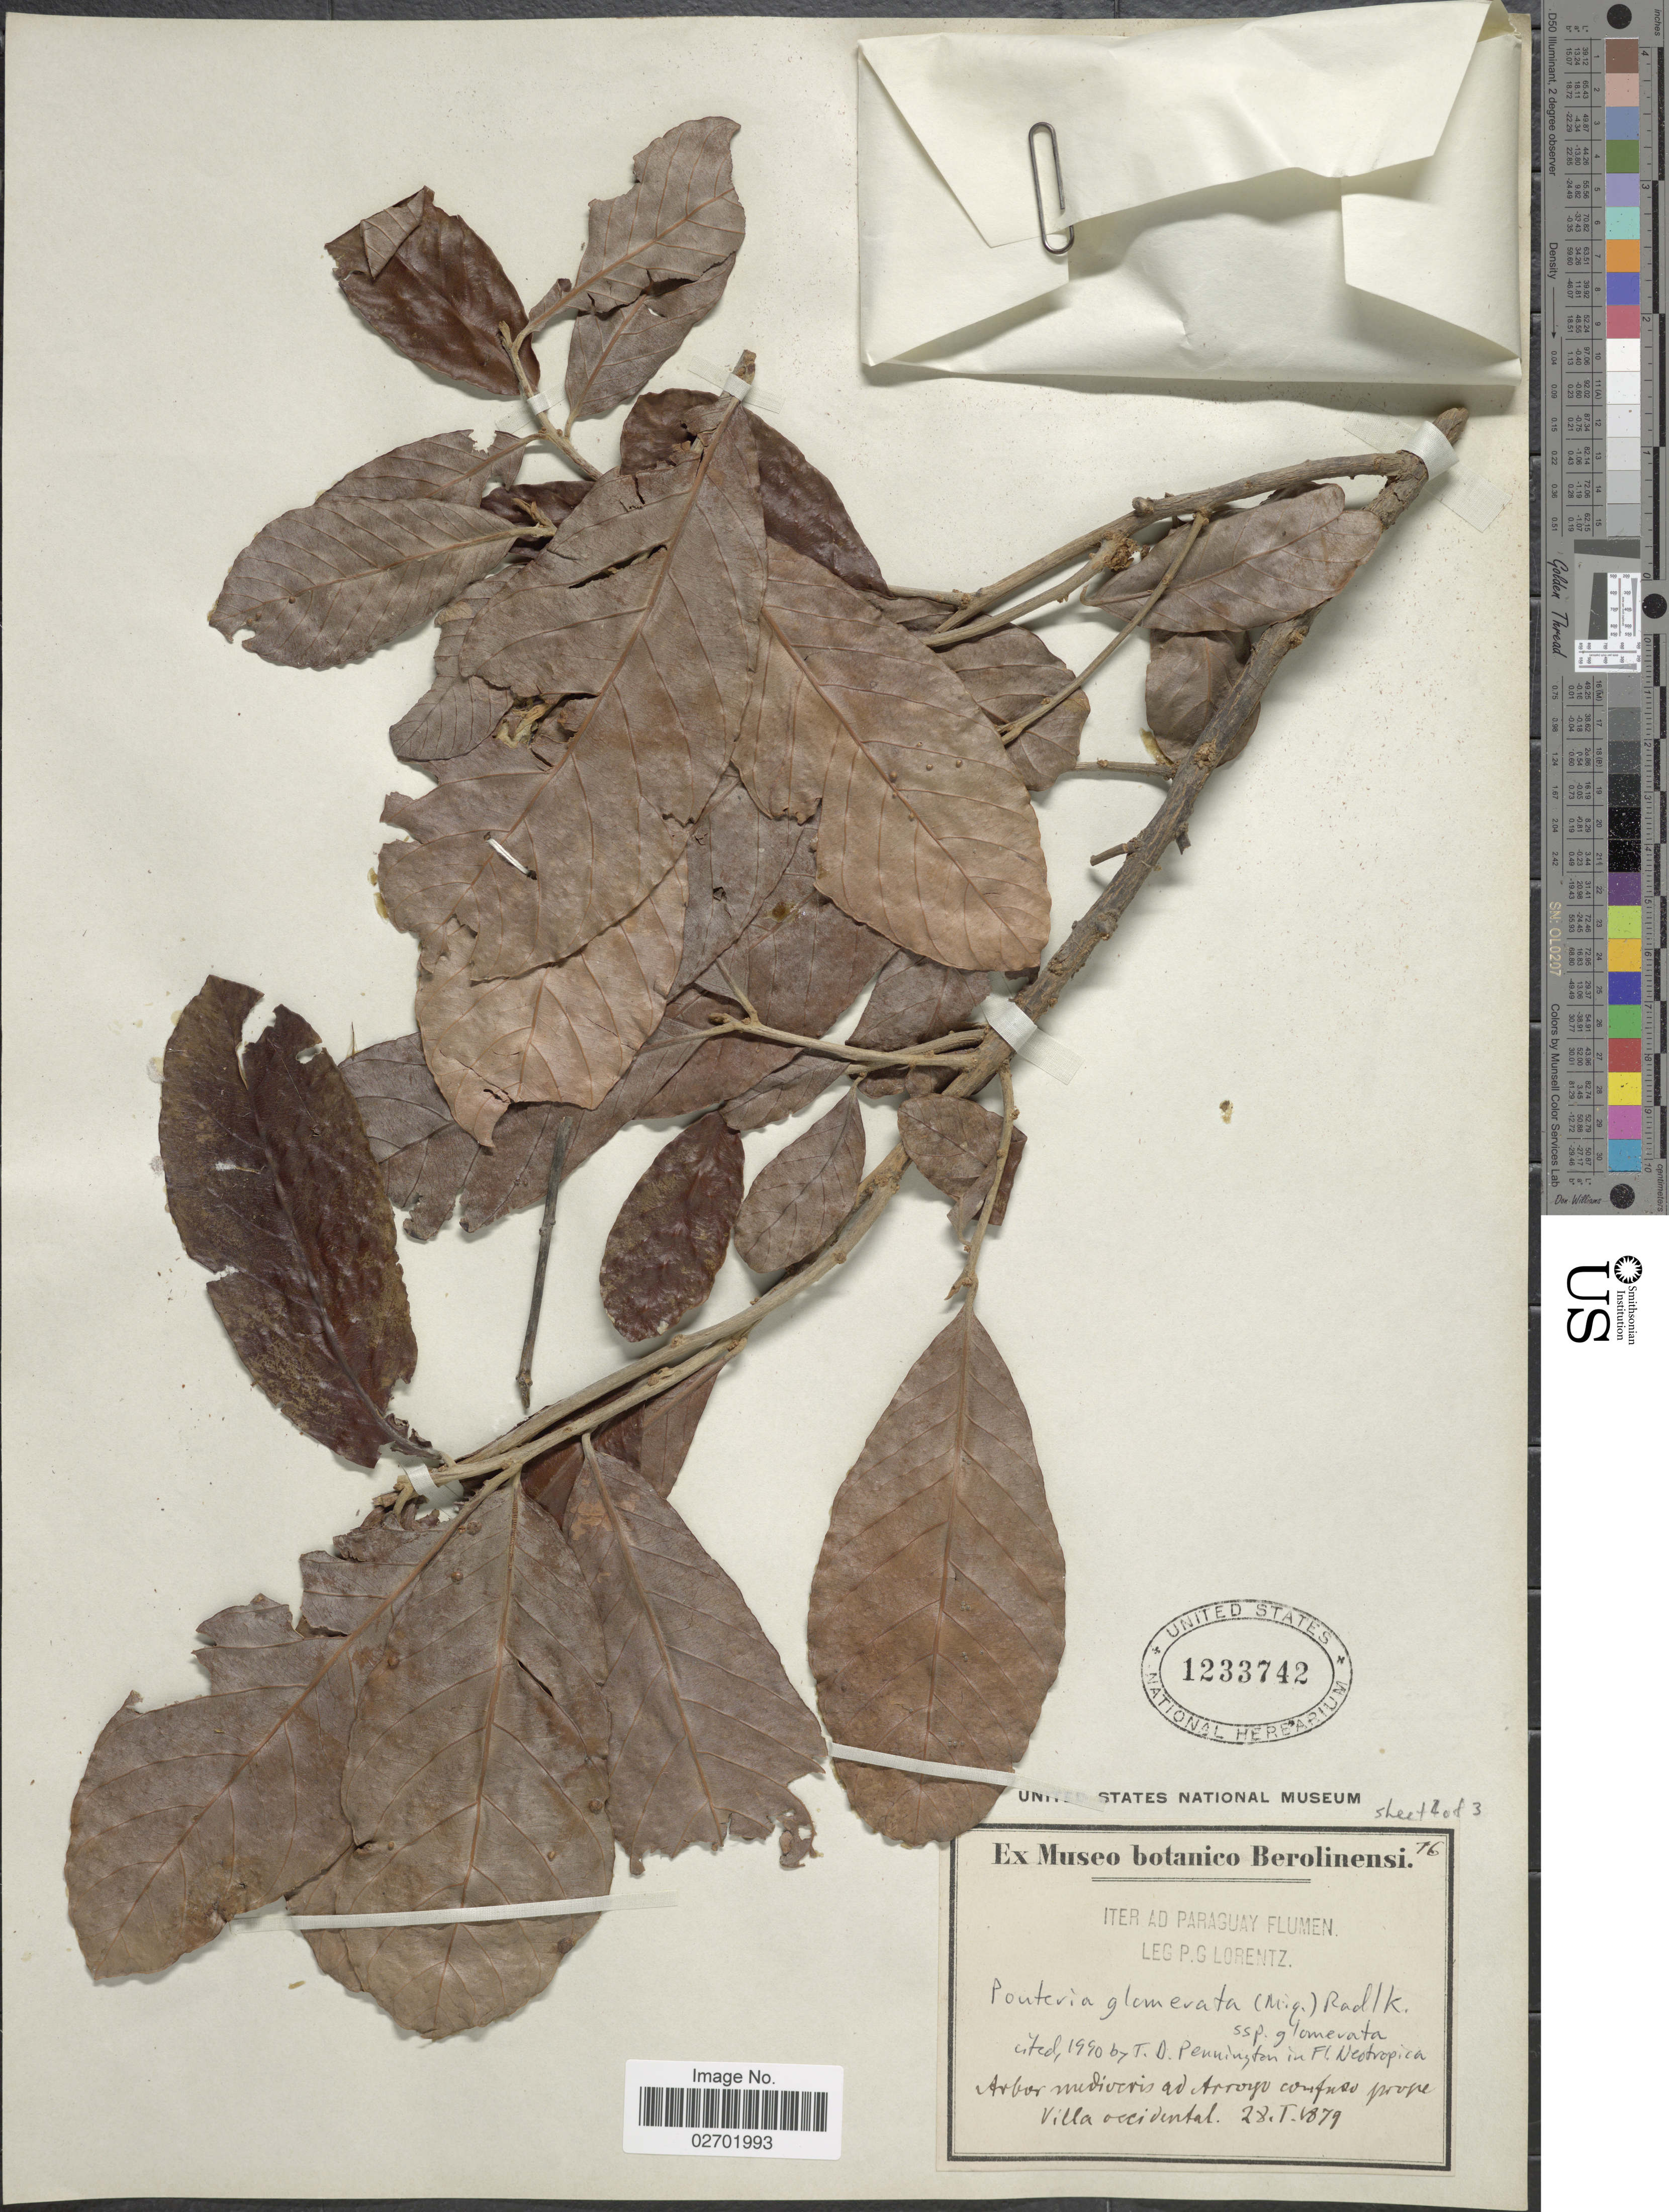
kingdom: Plantae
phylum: Tracheophyta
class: Magnoliopsida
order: Ericales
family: Sapotaceae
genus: Pouteria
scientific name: Pouteria glomerata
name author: (Miq.) Radlk.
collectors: P. G. Lorentz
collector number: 76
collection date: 1879-01-28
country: Paraguay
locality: Arbor mediveris ad Arroyo confuso prope Villa oocidental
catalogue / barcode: US 1233742